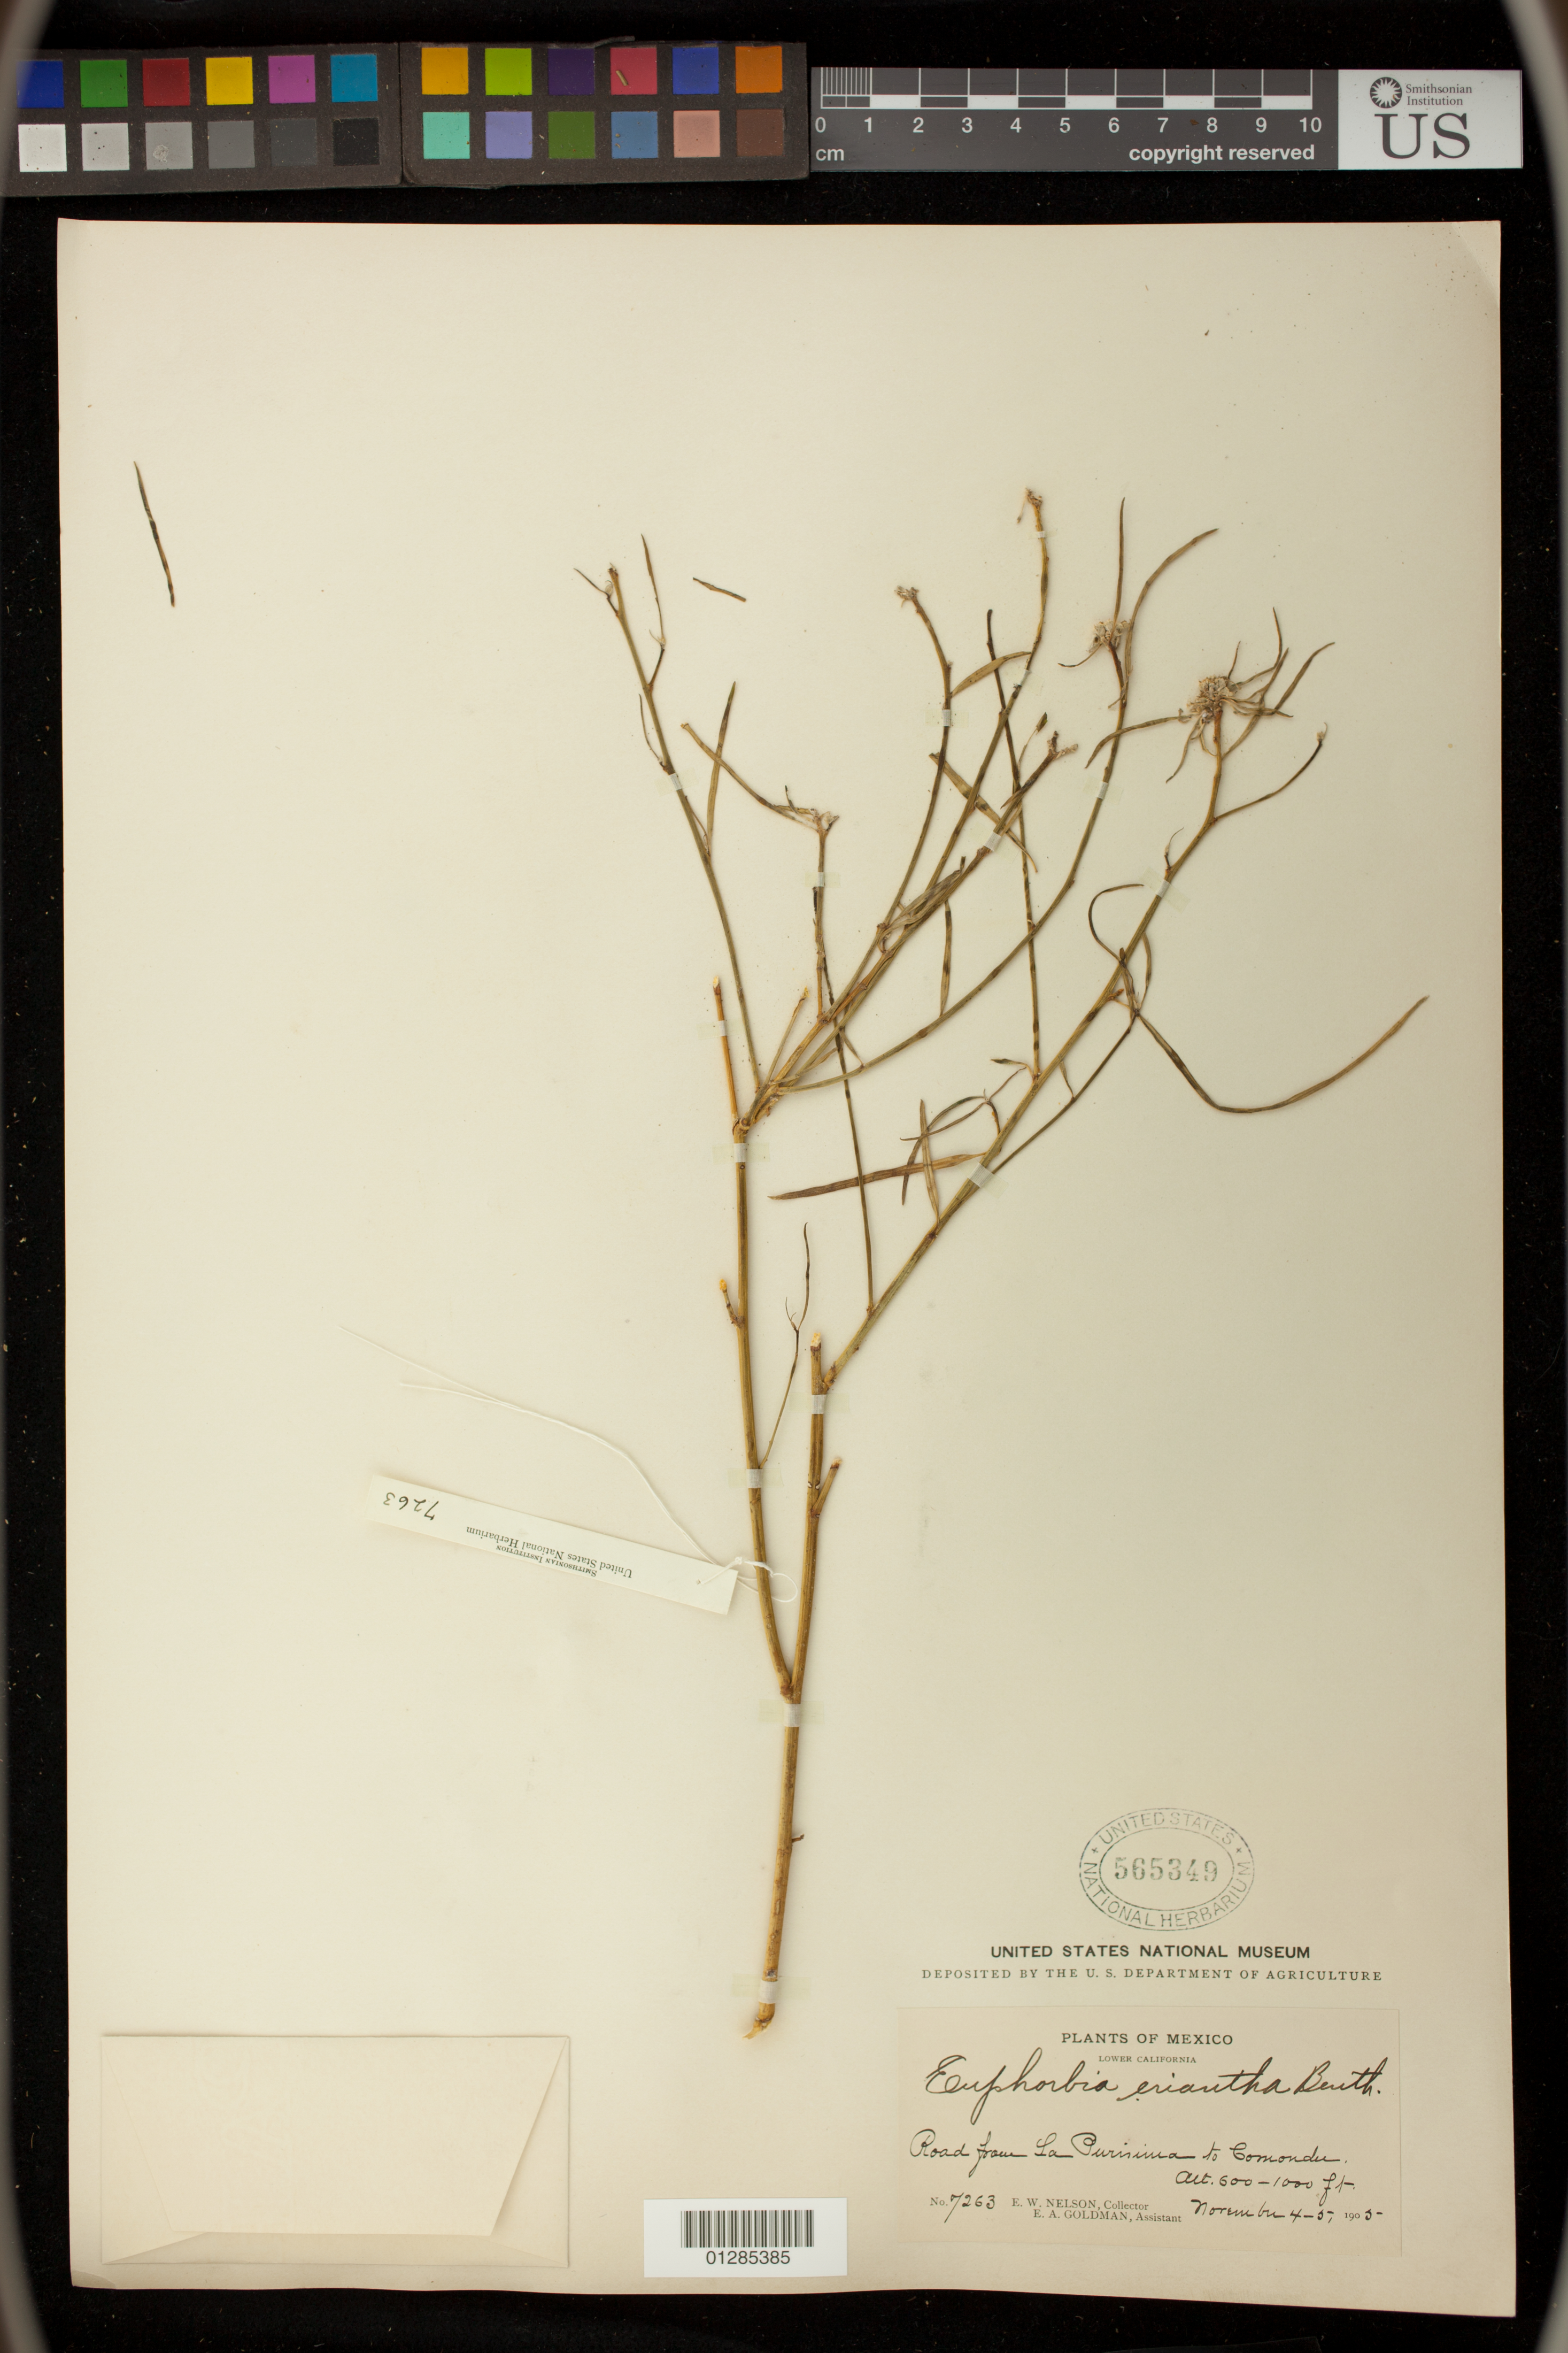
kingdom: Plantae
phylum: Tracheophyta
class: Magnoliopsida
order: Malpighiales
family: Euphorbiaceae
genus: Euphorbia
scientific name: Euphorbia eriantha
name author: Benth.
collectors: E. W. Nelson & E. A. Goldman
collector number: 7263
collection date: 1905-11-04/1905-11-05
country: Mexico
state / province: Baja California Sur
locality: Road from La Purisima to Comondu.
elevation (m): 183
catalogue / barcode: US 565349